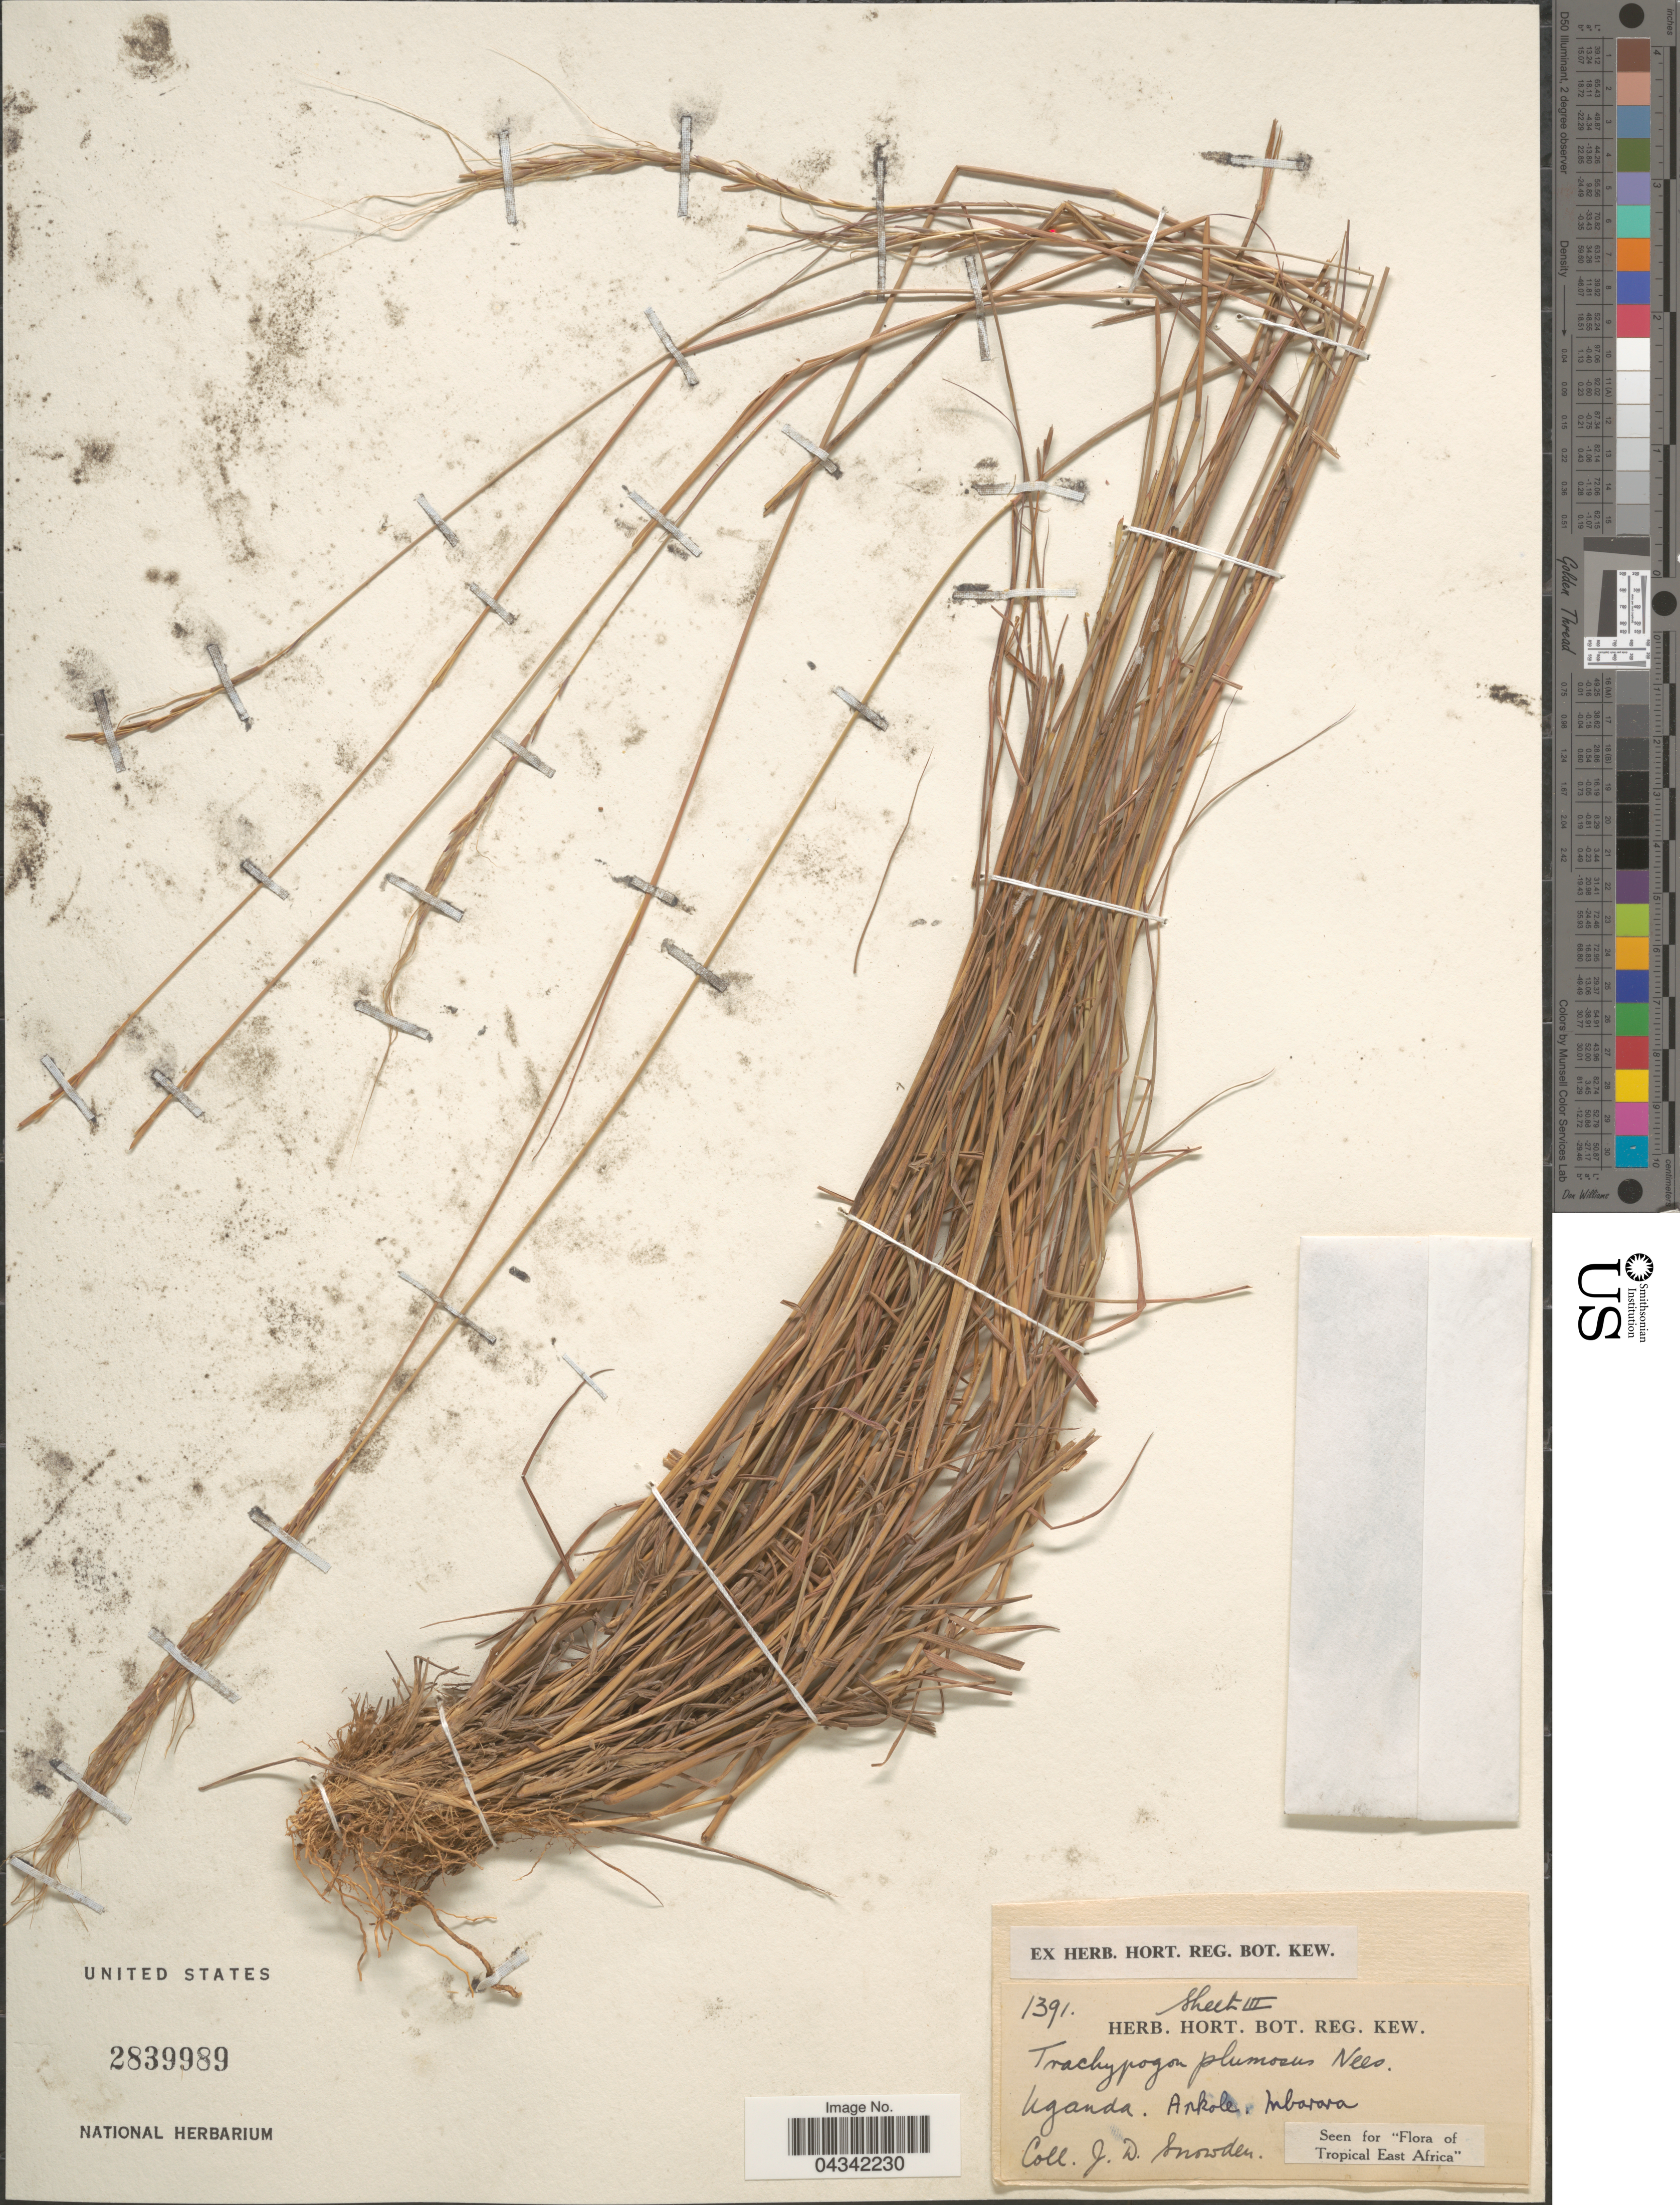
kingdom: Plantae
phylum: Tracheophyta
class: Liliopsida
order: Poales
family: Poaceae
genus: Trachypogon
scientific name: Trachypogon spicatus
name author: (L. f.) Kuntze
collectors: J. Snowden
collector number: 1391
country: Uganda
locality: Ankole. Mbarara.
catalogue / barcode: US 2839989